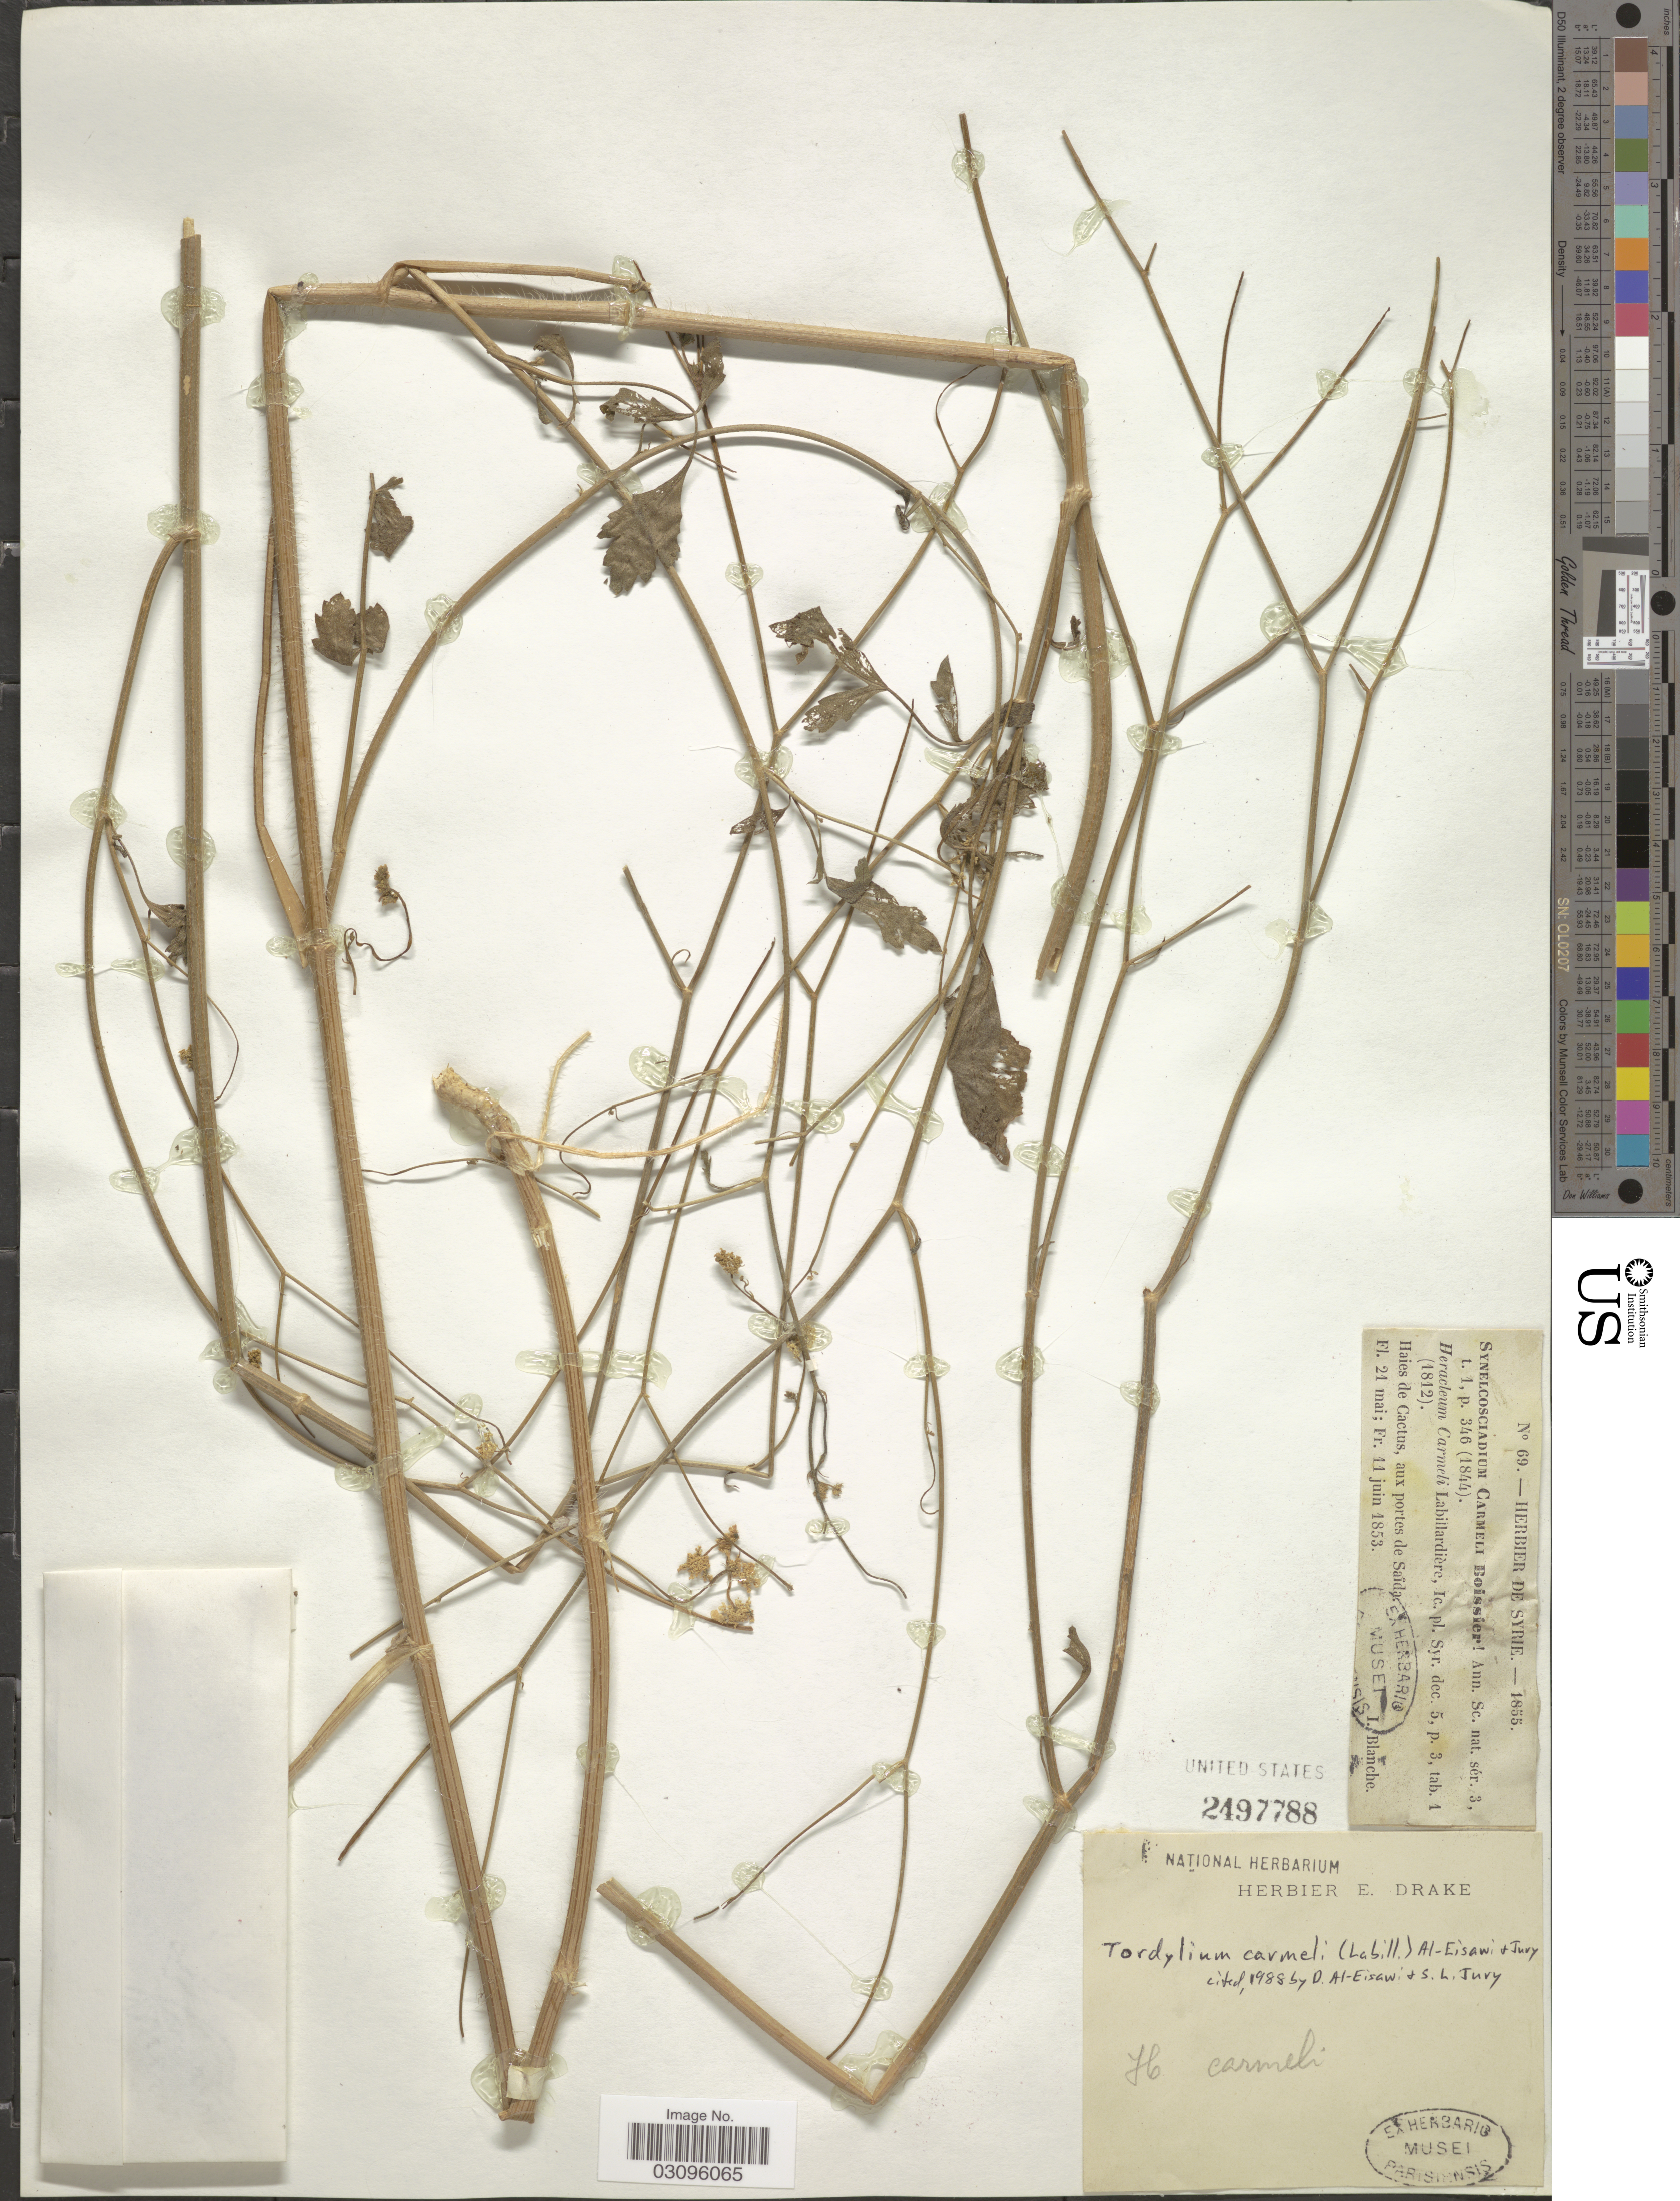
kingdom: Plantae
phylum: Tracheophyta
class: Magnoliopsida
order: Apiales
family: Apiaceae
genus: Tordylium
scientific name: Tordylium carmeli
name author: (Labill.) Al-Eisawi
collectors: I. Blanche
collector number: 69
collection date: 1853-05-21/1853-06-11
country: Syria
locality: Haies de Cactus, aux portes de Saïda.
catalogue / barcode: US 2497788